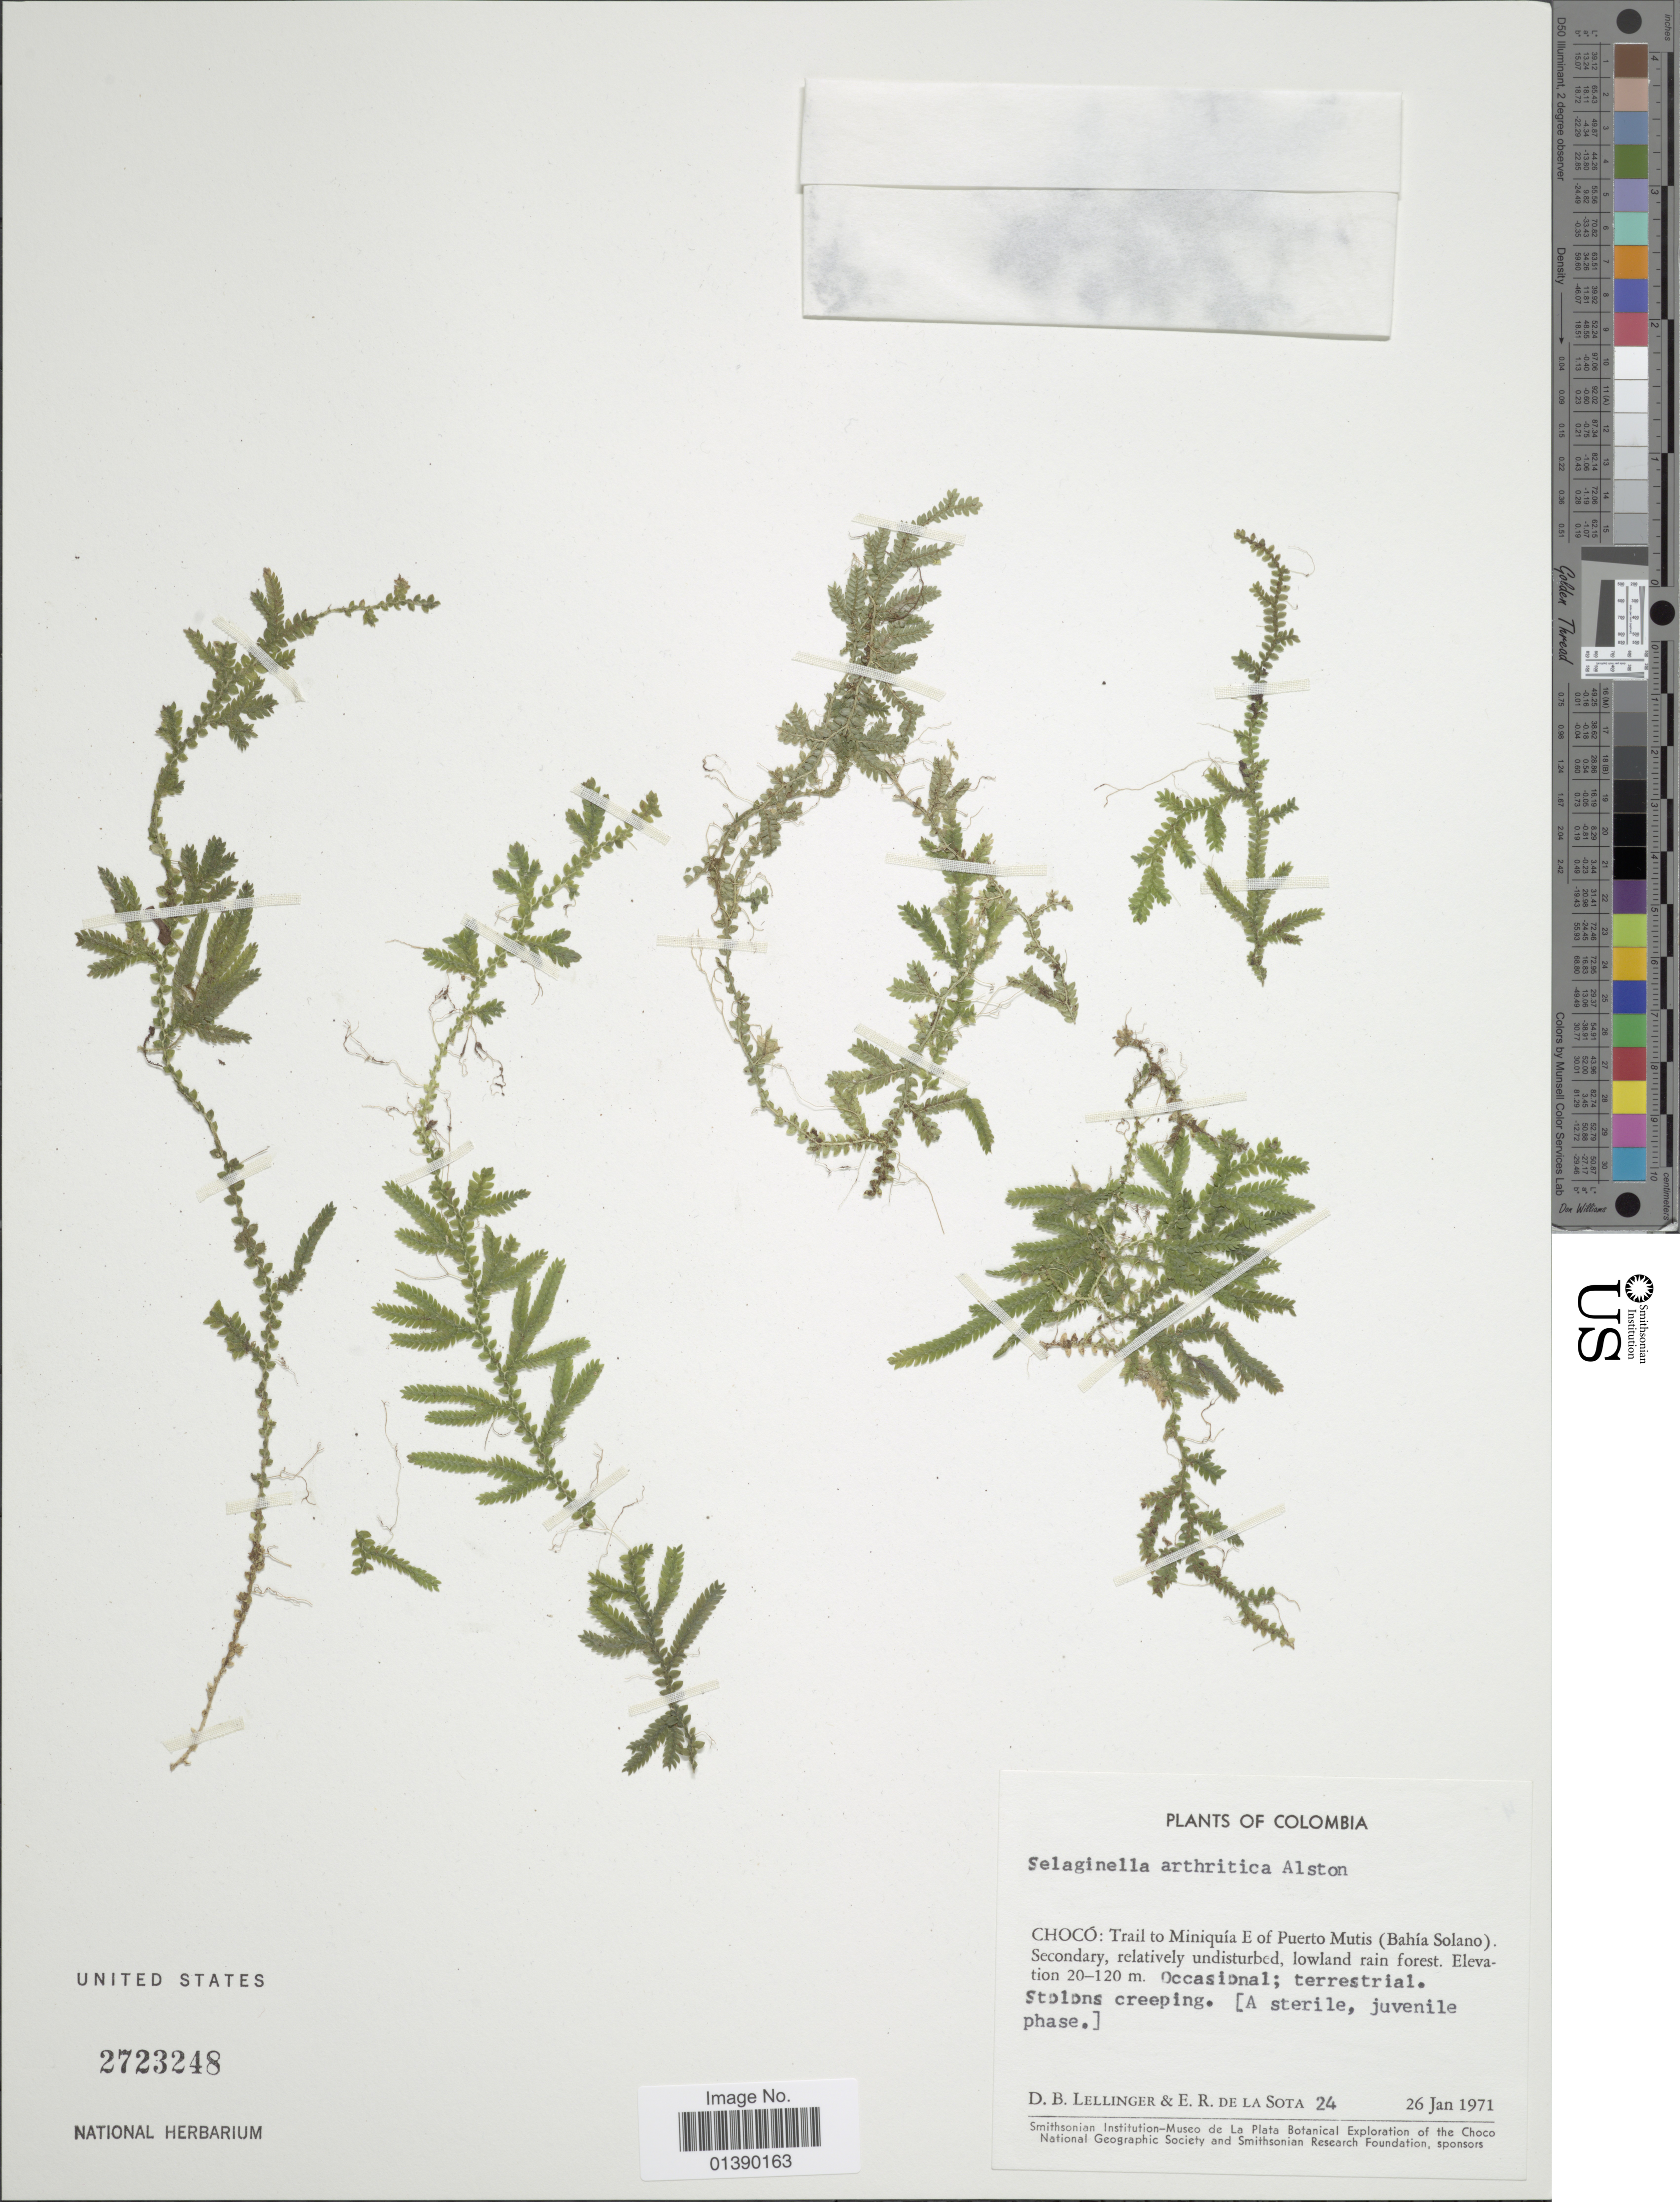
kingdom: Plantae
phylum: Tracheophyta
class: Lycopodiopsida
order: Selaginellales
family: Selaginellaceae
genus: Selaginella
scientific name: Selaginella arthritica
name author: Alston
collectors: D. B. Lellinger & E. R. de la Sota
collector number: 24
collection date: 1971-01-26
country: Colombia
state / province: Chocó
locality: Trail to Miniquía E of Puerto Mutis (Bahía Solano)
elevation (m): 20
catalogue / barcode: US 2723248